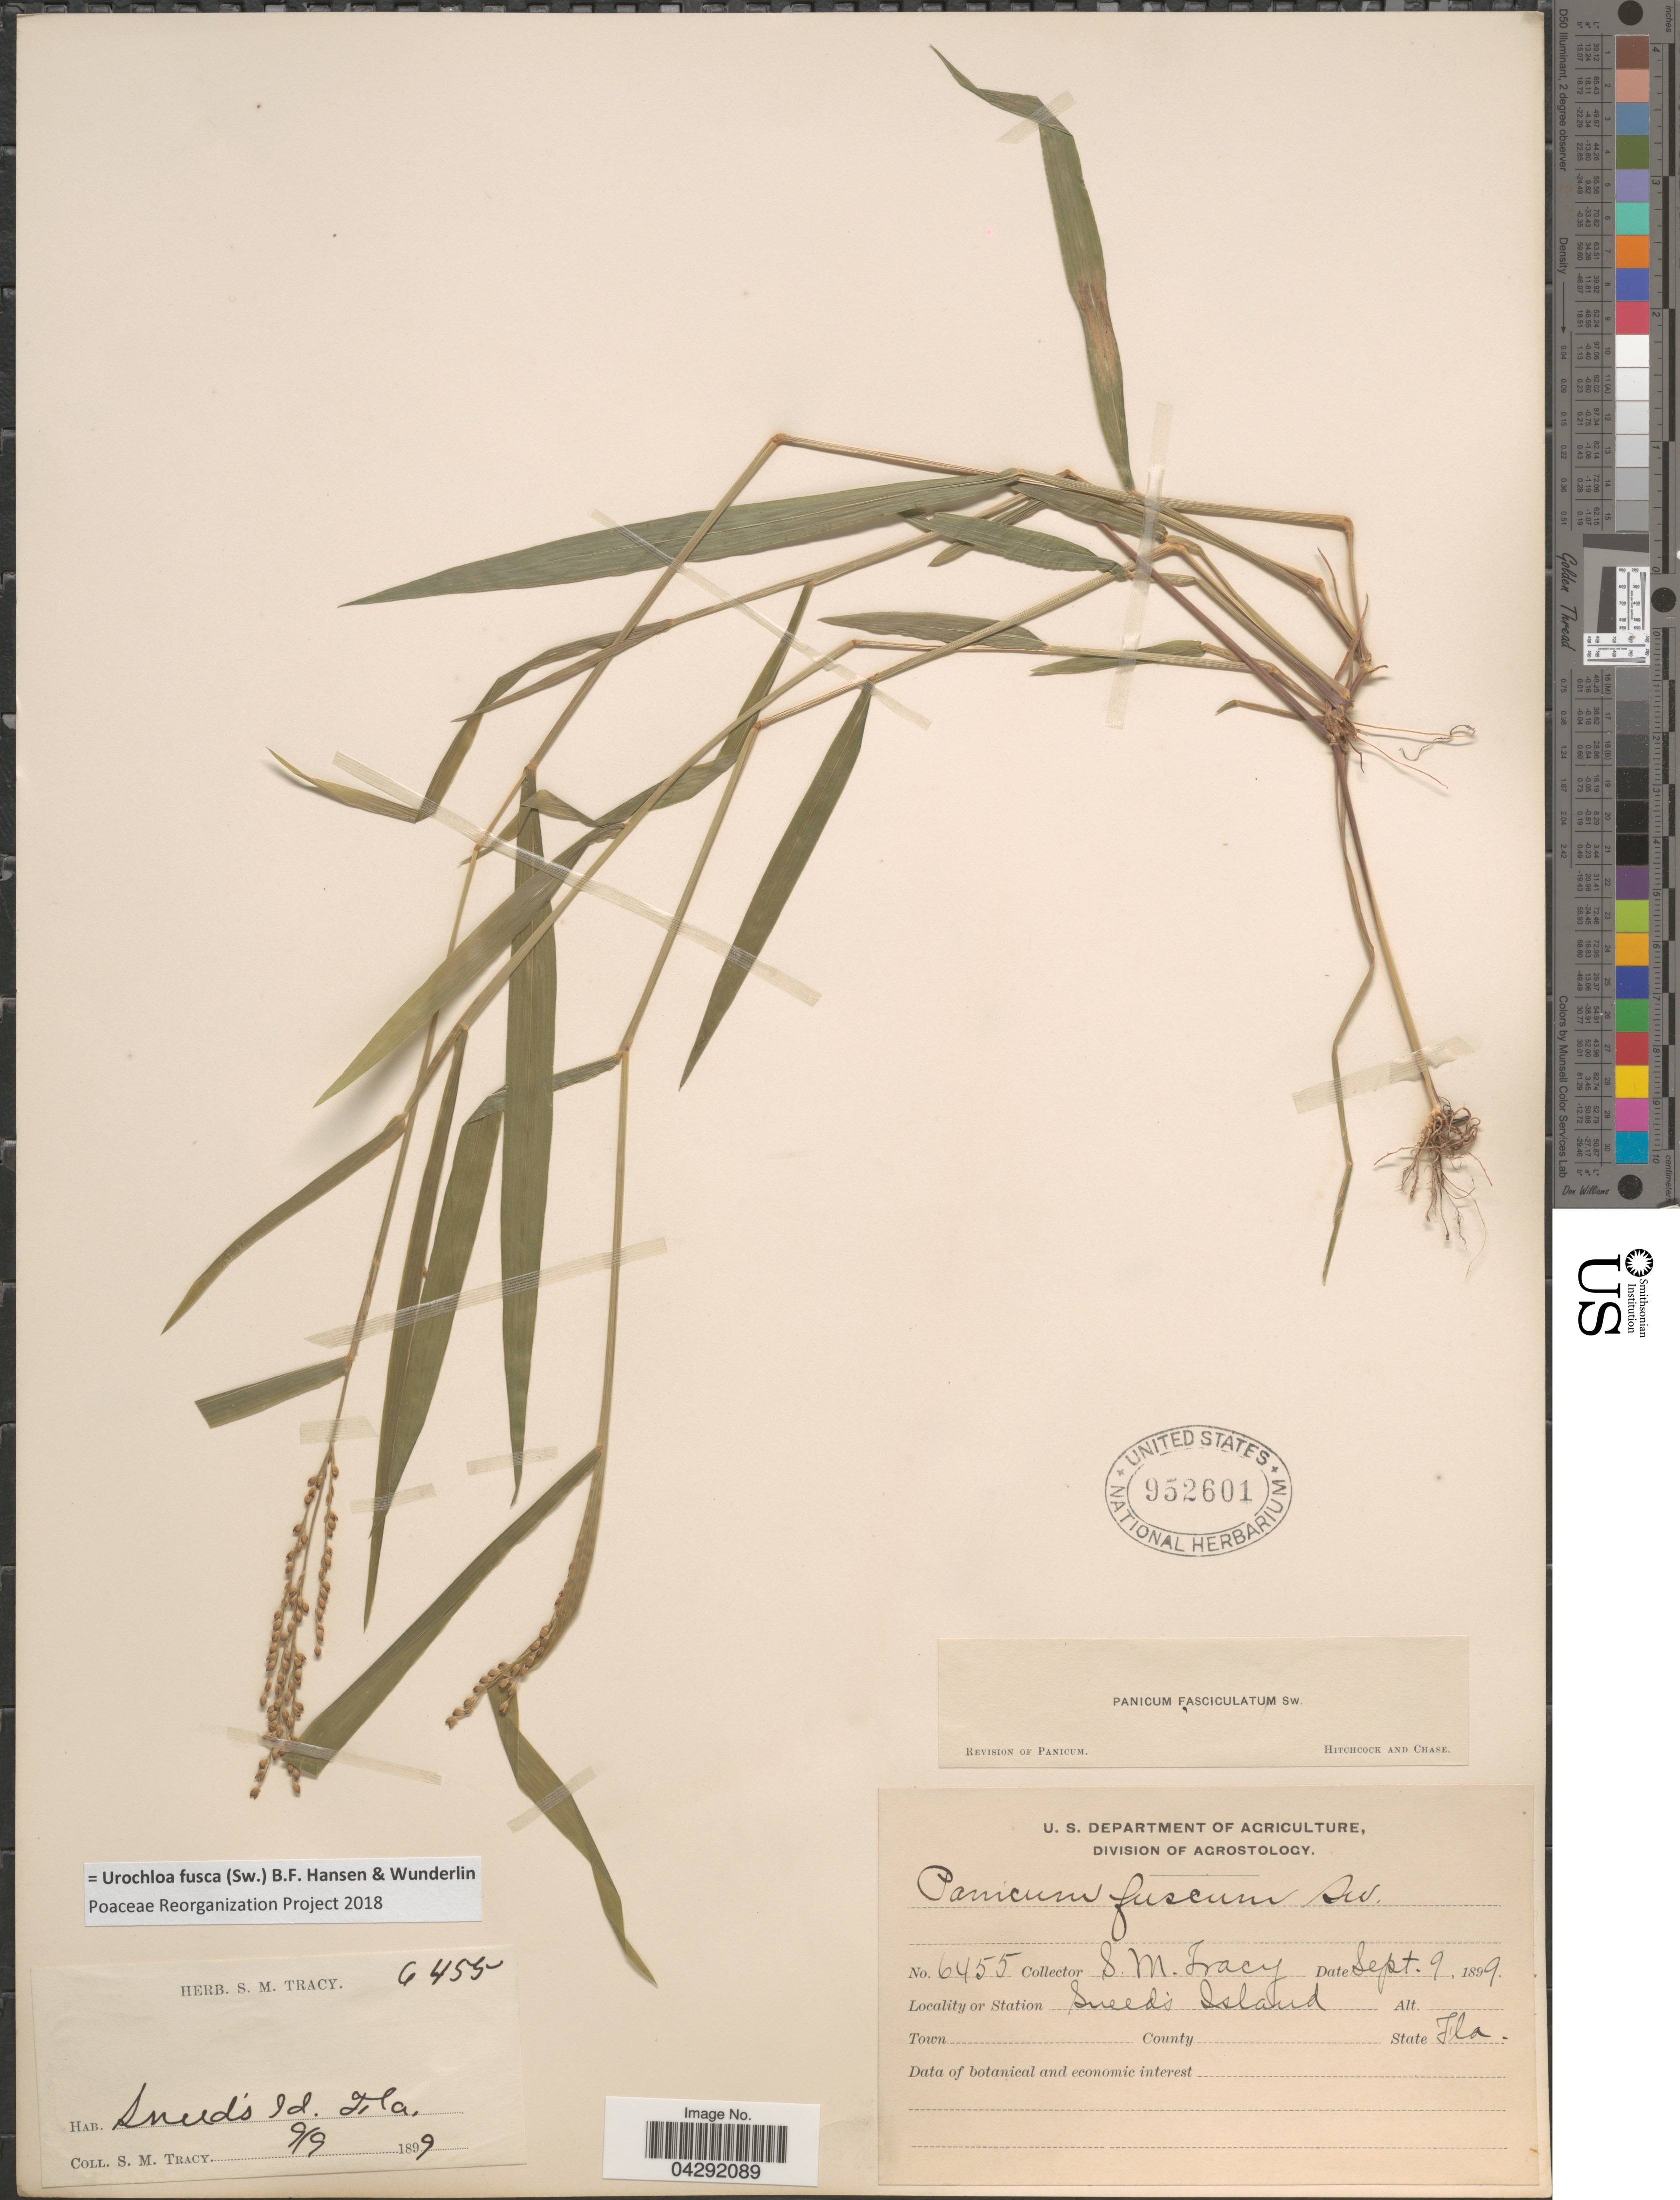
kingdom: Plantae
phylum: Tracheophyta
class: Liliopsida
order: Poales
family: Poaceae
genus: Urochloa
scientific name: Urochloa fusca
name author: (Sw.) B.F. Hansen & Wunderlin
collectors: S. M. Tracy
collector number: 6455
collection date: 1899-09-09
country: United States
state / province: Florida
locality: Sneed's Island.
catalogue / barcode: US 952601